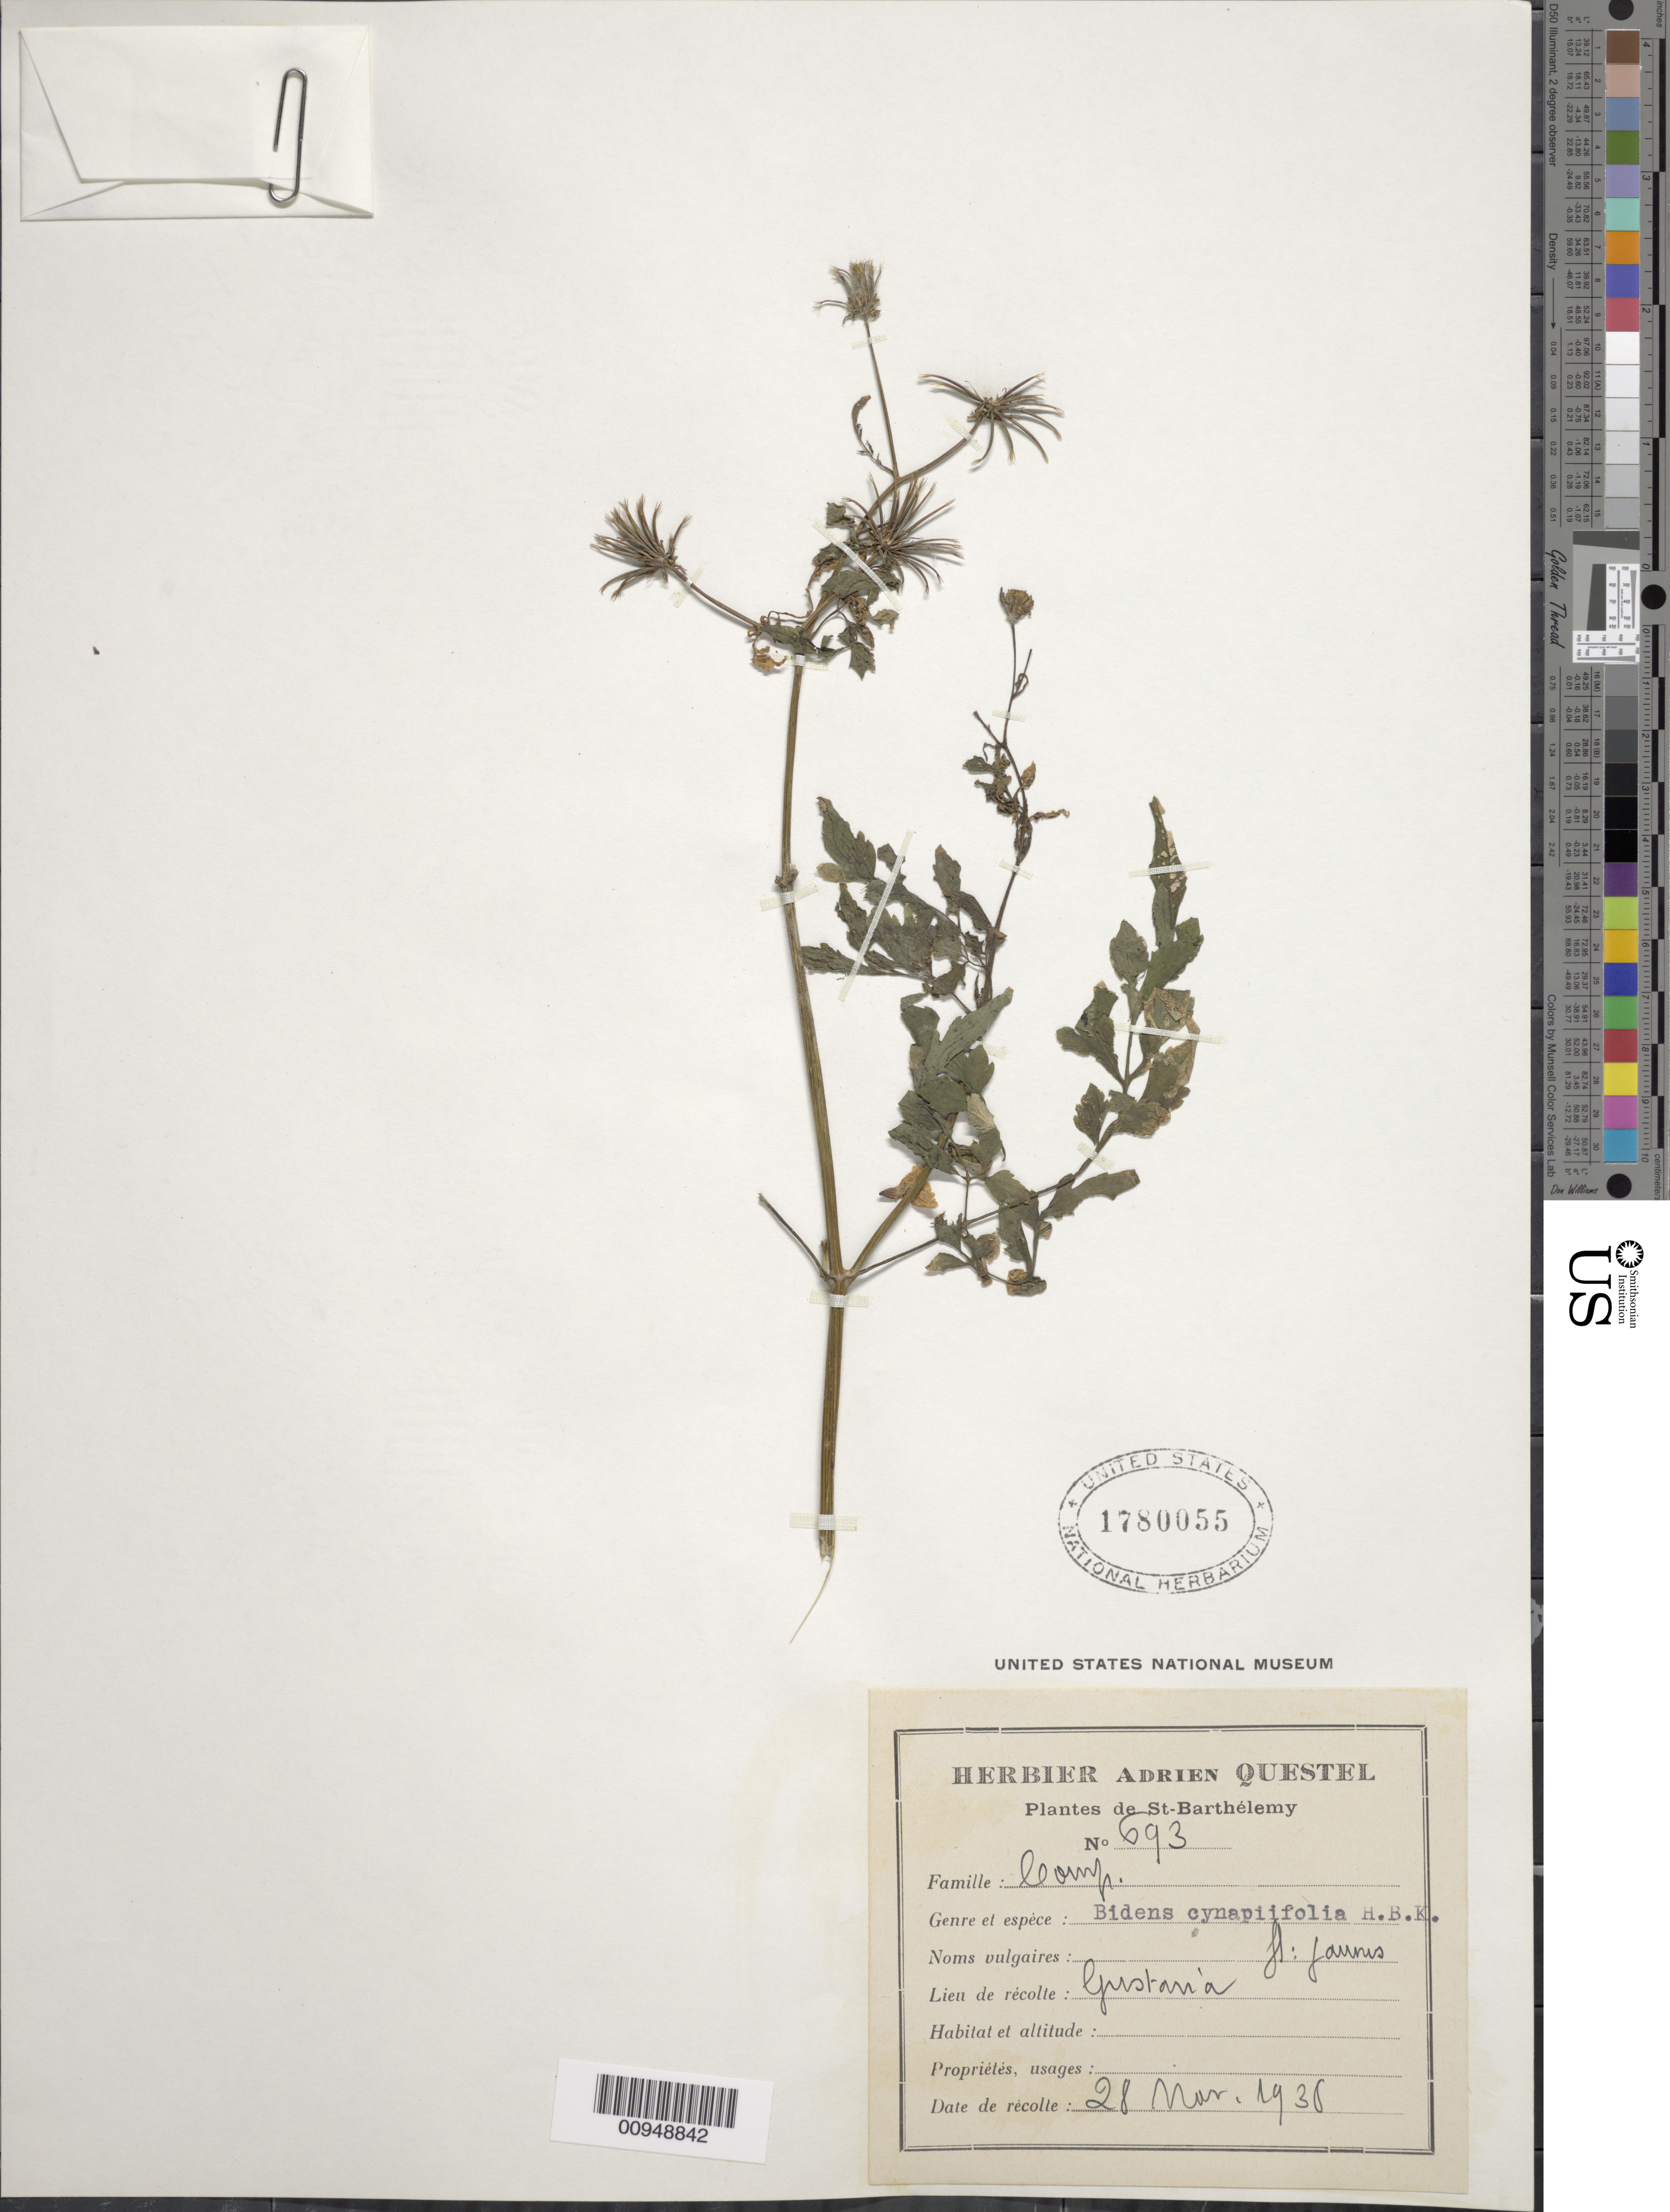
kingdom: Plantae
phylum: Tracheophyta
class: Magnoliopsida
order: Asterales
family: Asteraceae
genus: Bidens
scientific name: Bidens cynapiifolia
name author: Kunth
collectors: A. Questel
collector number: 693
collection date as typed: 28 Mar 1938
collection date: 1938-03-28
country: Saint Barthélemy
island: St. Barthélemy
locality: Gustavia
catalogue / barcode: US 1780055